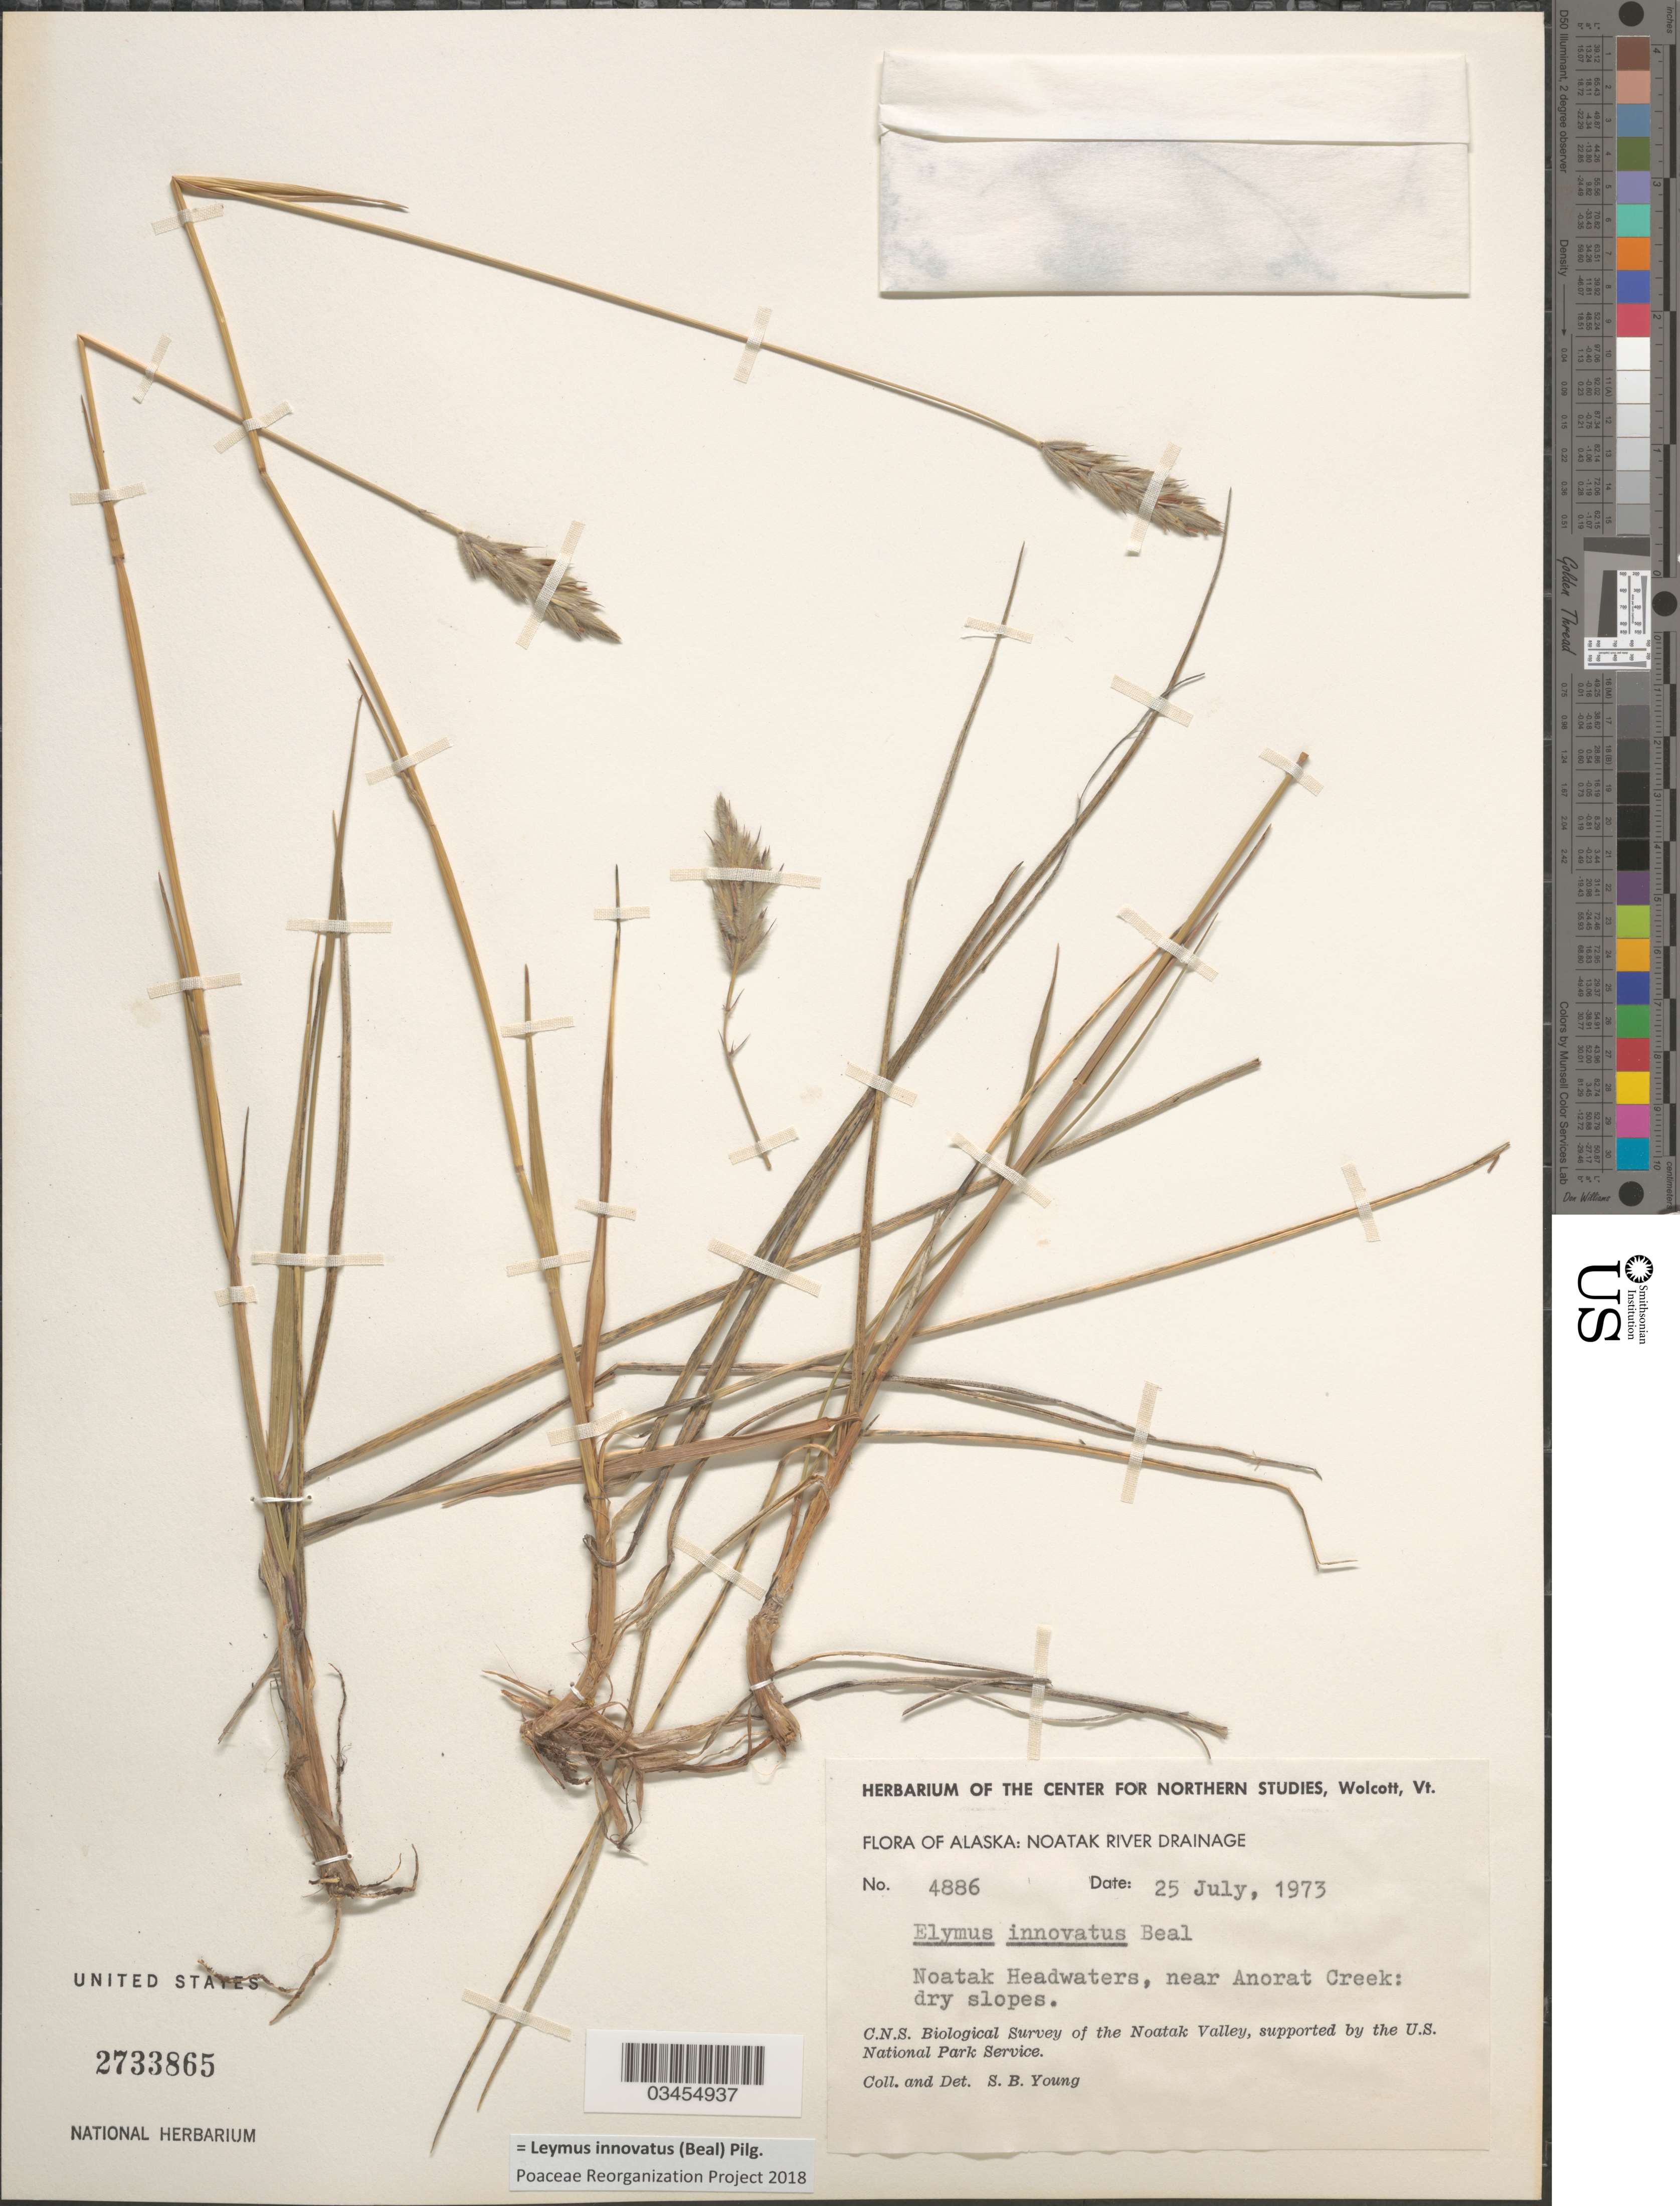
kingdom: Plantae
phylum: Tracheophyta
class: Liliopsida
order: Poales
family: Poaceae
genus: Leymus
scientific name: Leymus innovatus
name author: (W.J. Beal) Pilg.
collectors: S. Young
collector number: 4886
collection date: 1973-07-25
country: United States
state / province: Alaska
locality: Noatak River Drainage. Noatak Headwaters, near Anorat Creek: dry slopes. C.N.S. Biological Survey of the Noatak Valley.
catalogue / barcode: US 2733865